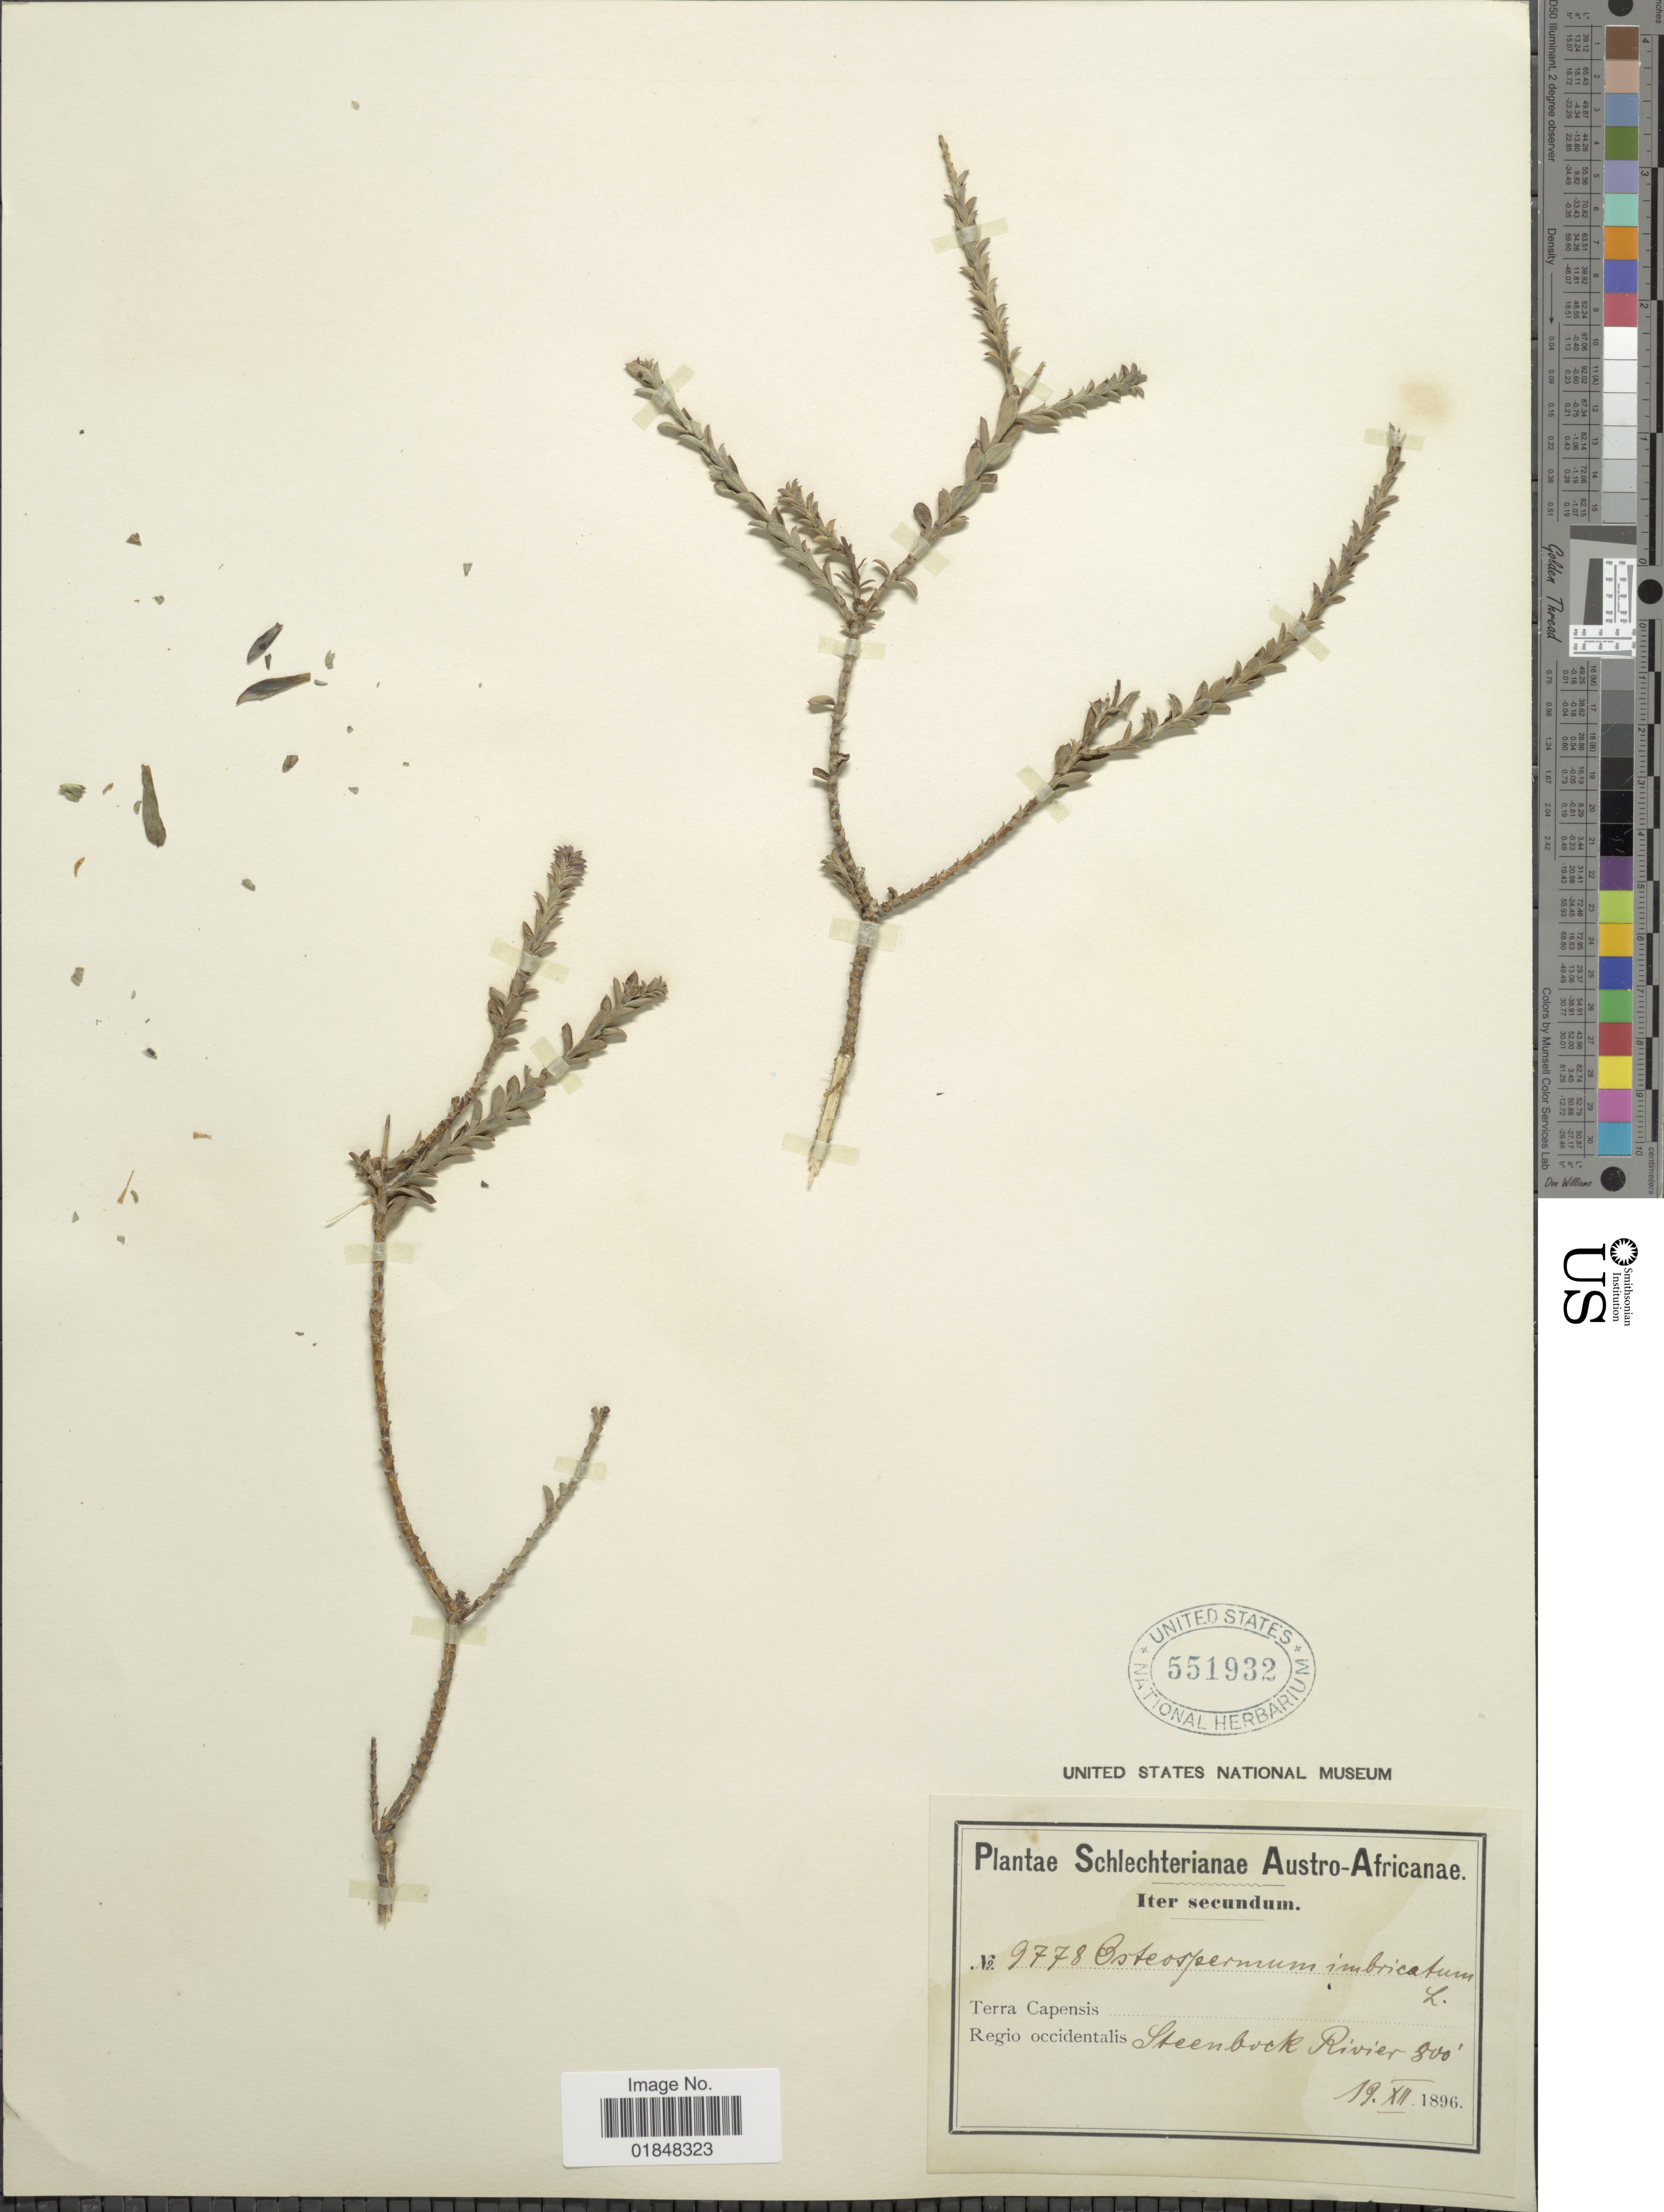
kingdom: Plantae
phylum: Tracheophyta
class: Magnoliopsida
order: Asterales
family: Asteraceae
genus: Osteospermum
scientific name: Osteospermum imbricatum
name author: L.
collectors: Schlechter, --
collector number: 9778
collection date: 1896-12-19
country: South Africa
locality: Austro-Africanae, Terra Capensis, Regio occidentalis, Steenbock Rivier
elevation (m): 244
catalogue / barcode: US 551932